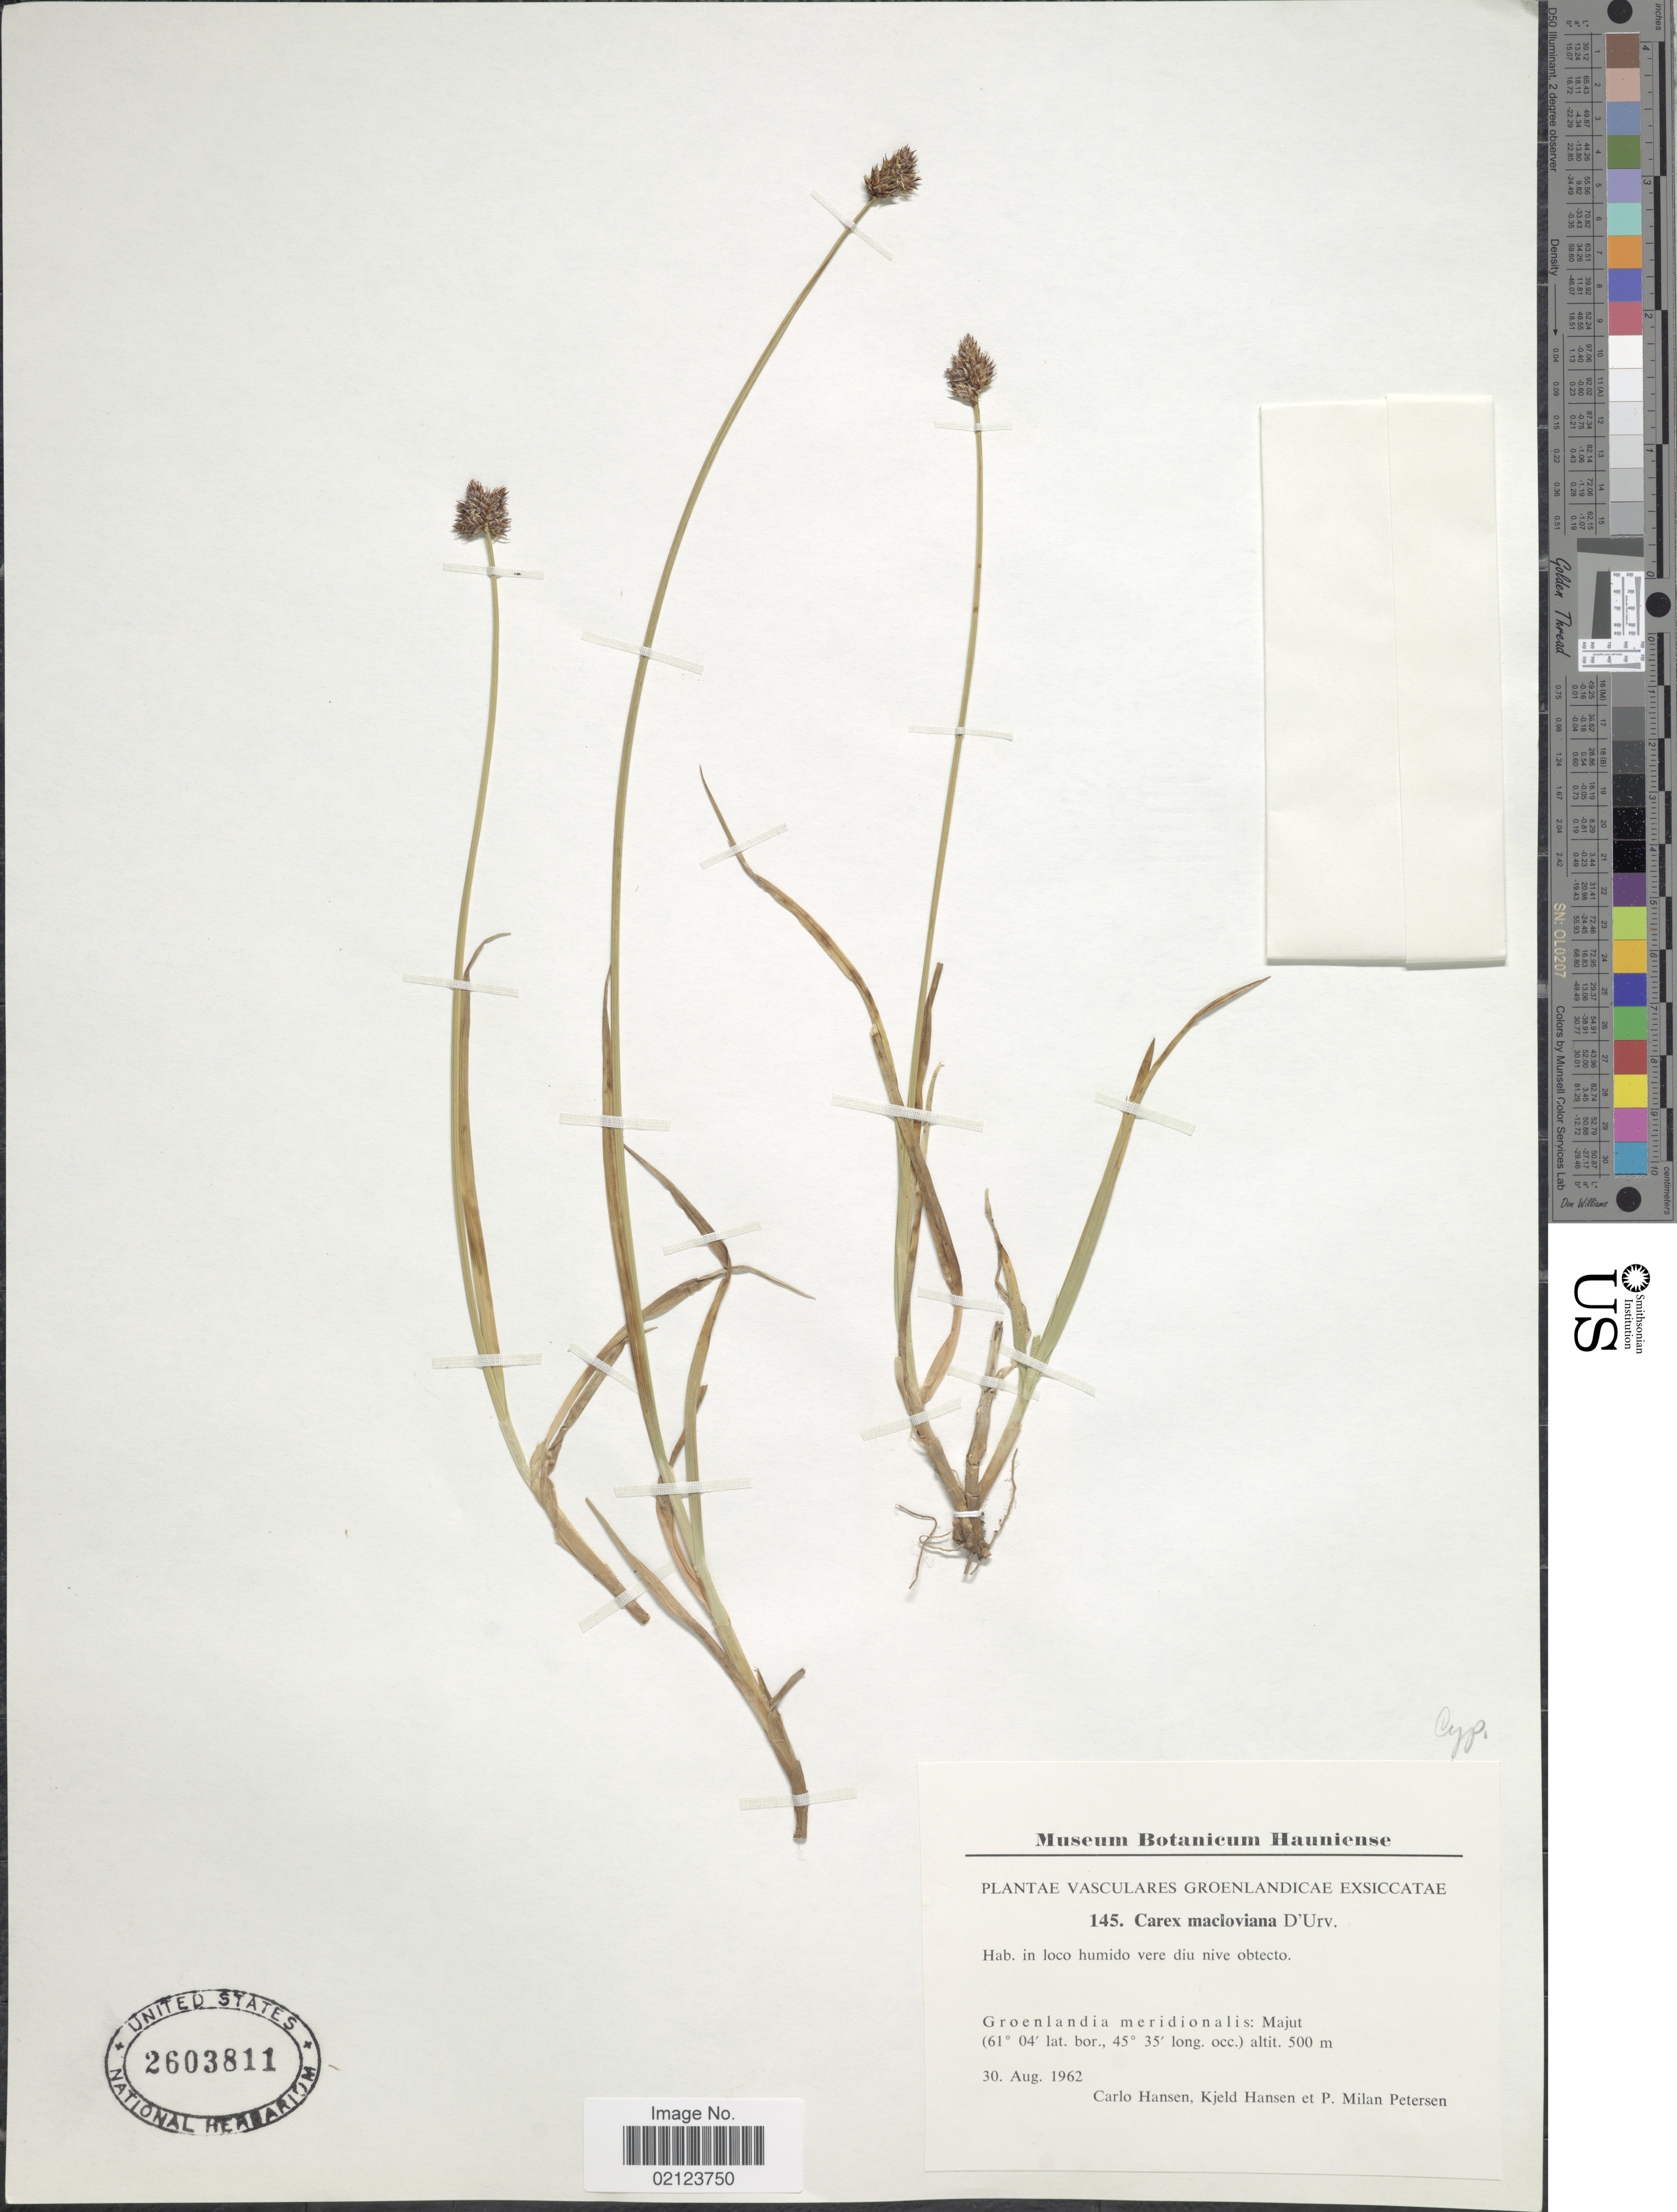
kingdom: Plantae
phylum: Tracheophyta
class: Liliopsida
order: Poales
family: Cyperaceae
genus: Carex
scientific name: Carex macloviana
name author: d'Urv.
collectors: C. Hansen, K. Hansen & P. Petersen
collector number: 145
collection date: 1962-08-30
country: Greenland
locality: Groenlandia meridionalis: Majut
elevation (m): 500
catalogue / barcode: US 2603811